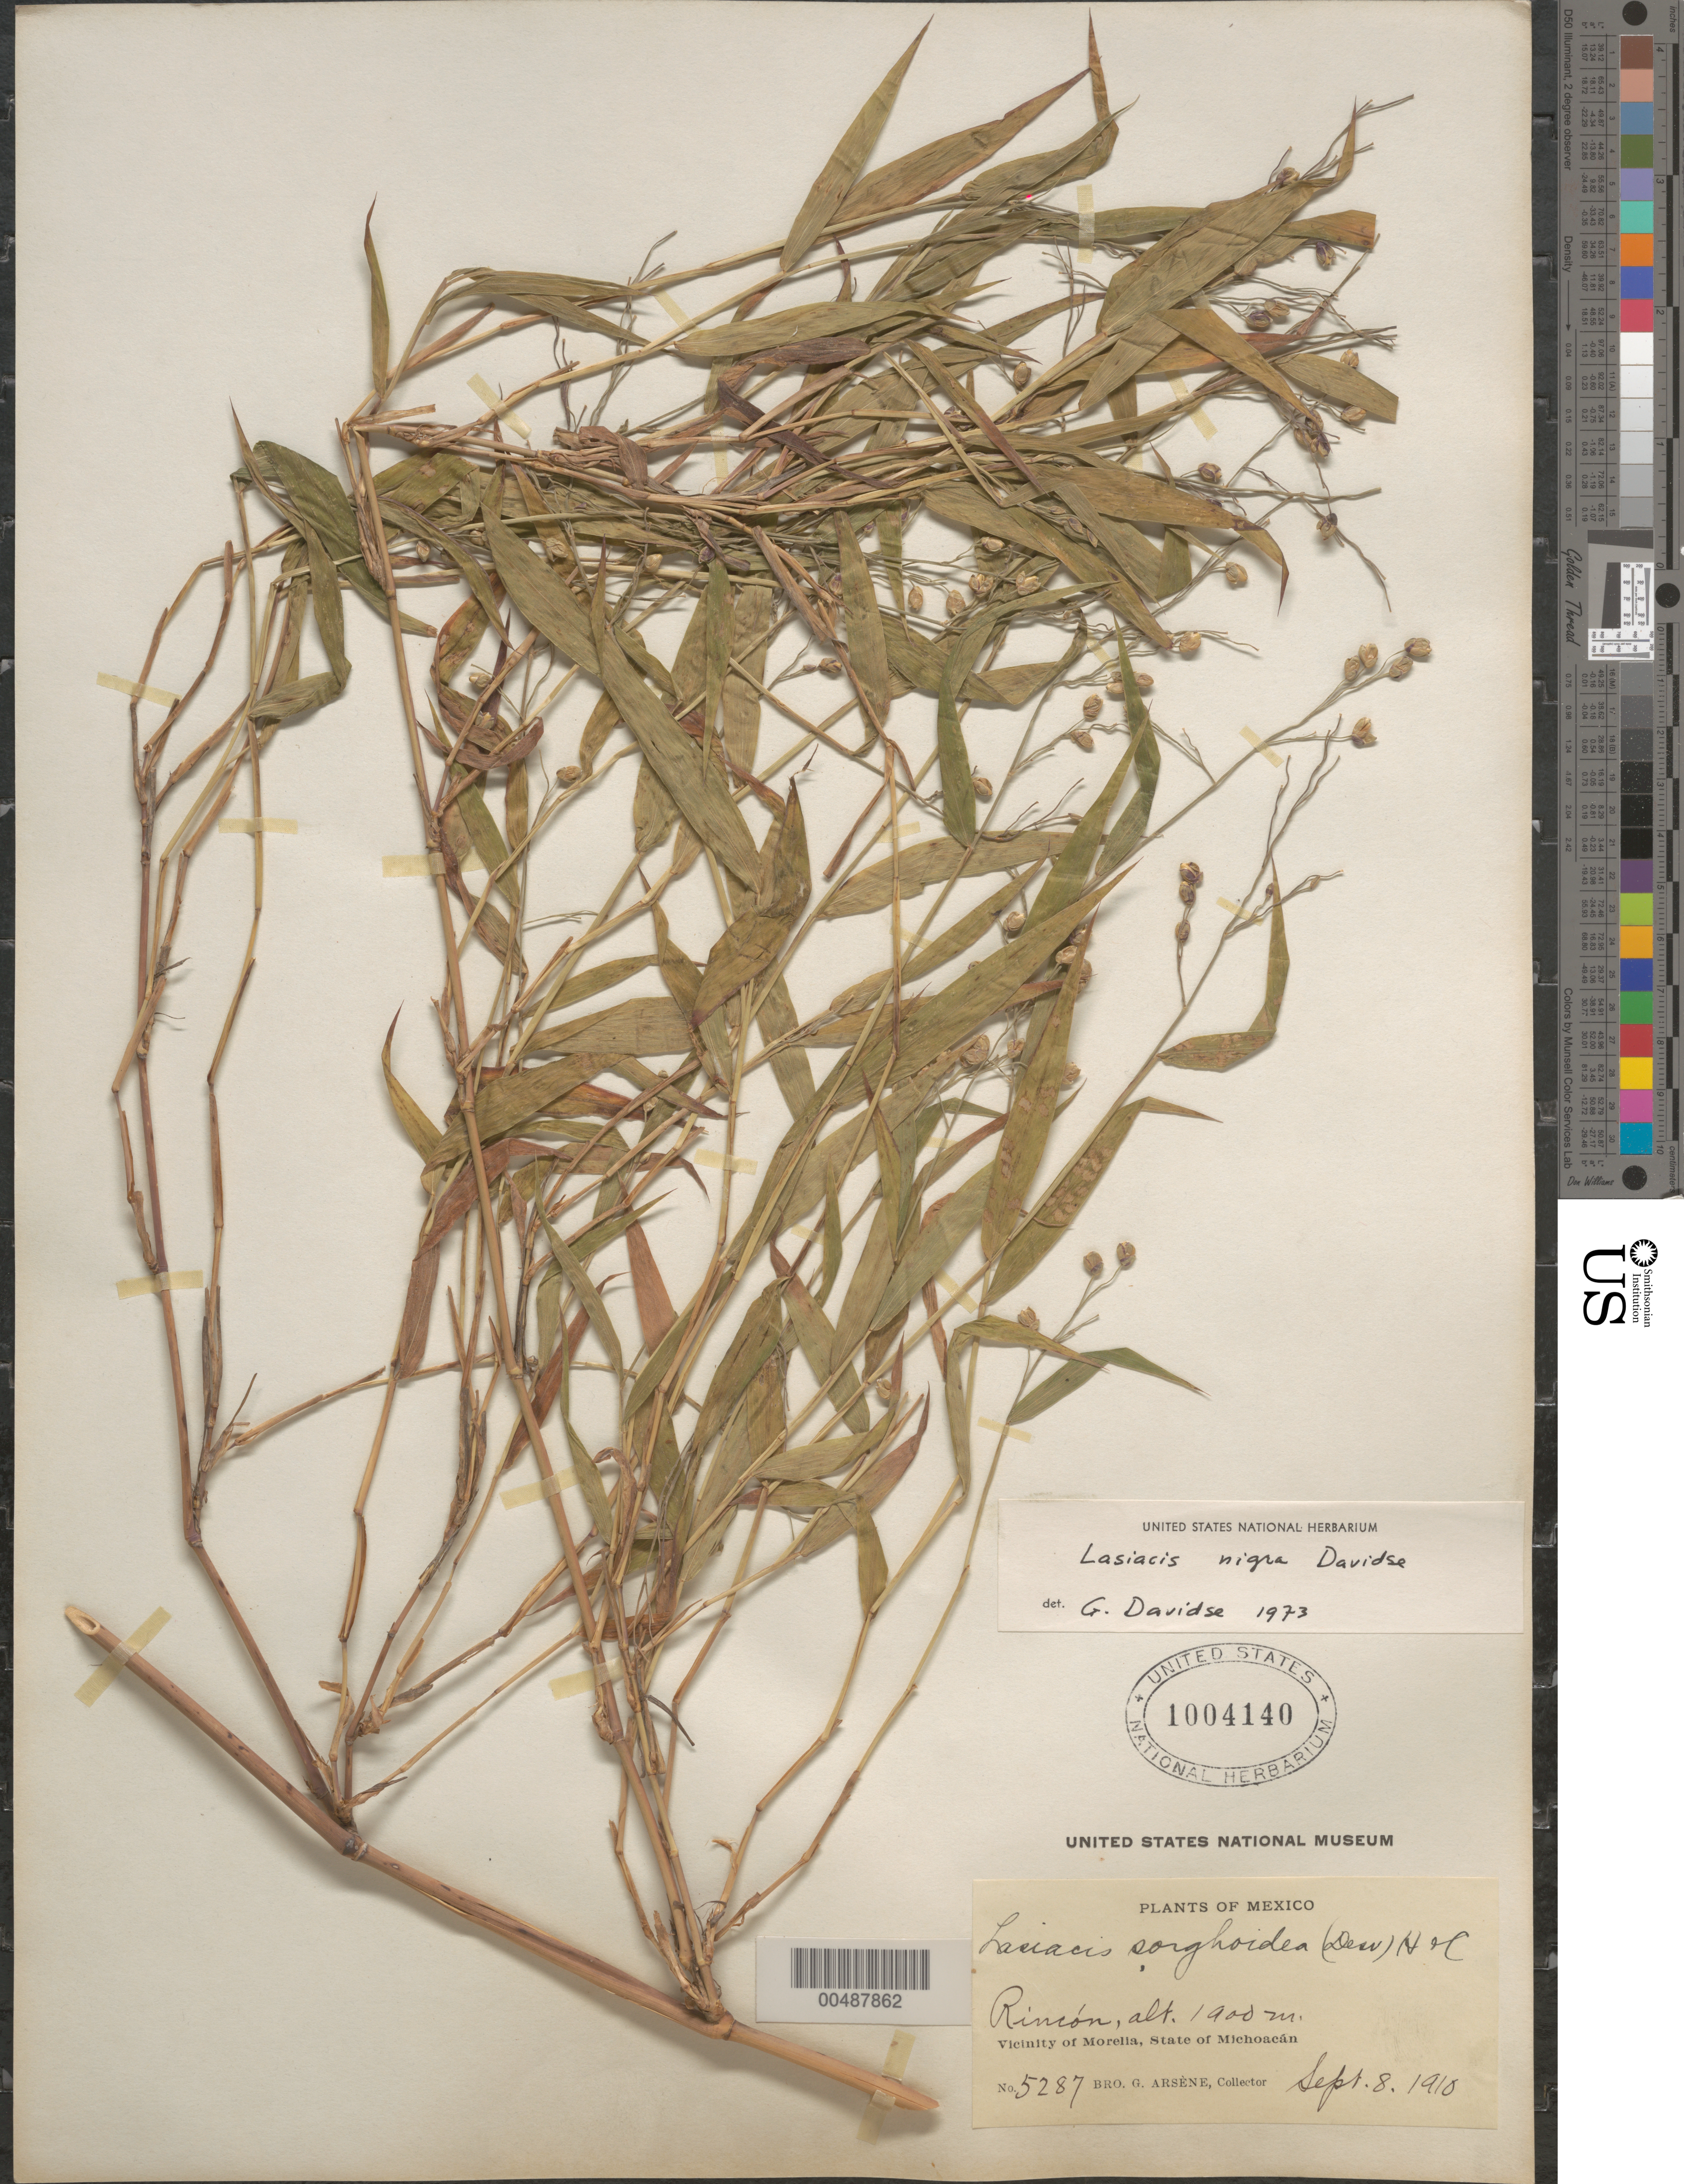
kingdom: Plantae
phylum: Tracheophyta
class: Liliopsida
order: Poales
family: Poaceae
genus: Lasiacis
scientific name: Lasiacis maxonii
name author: Swallen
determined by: Davidse, Gerrit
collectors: Bro. G. Arsène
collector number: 5287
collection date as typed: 8 Sep 1910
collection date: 1910-09-08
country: Mexico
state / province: Michoacán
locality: Rincon, vicinity of Morelia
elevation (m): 1900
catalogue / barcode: US 1004140